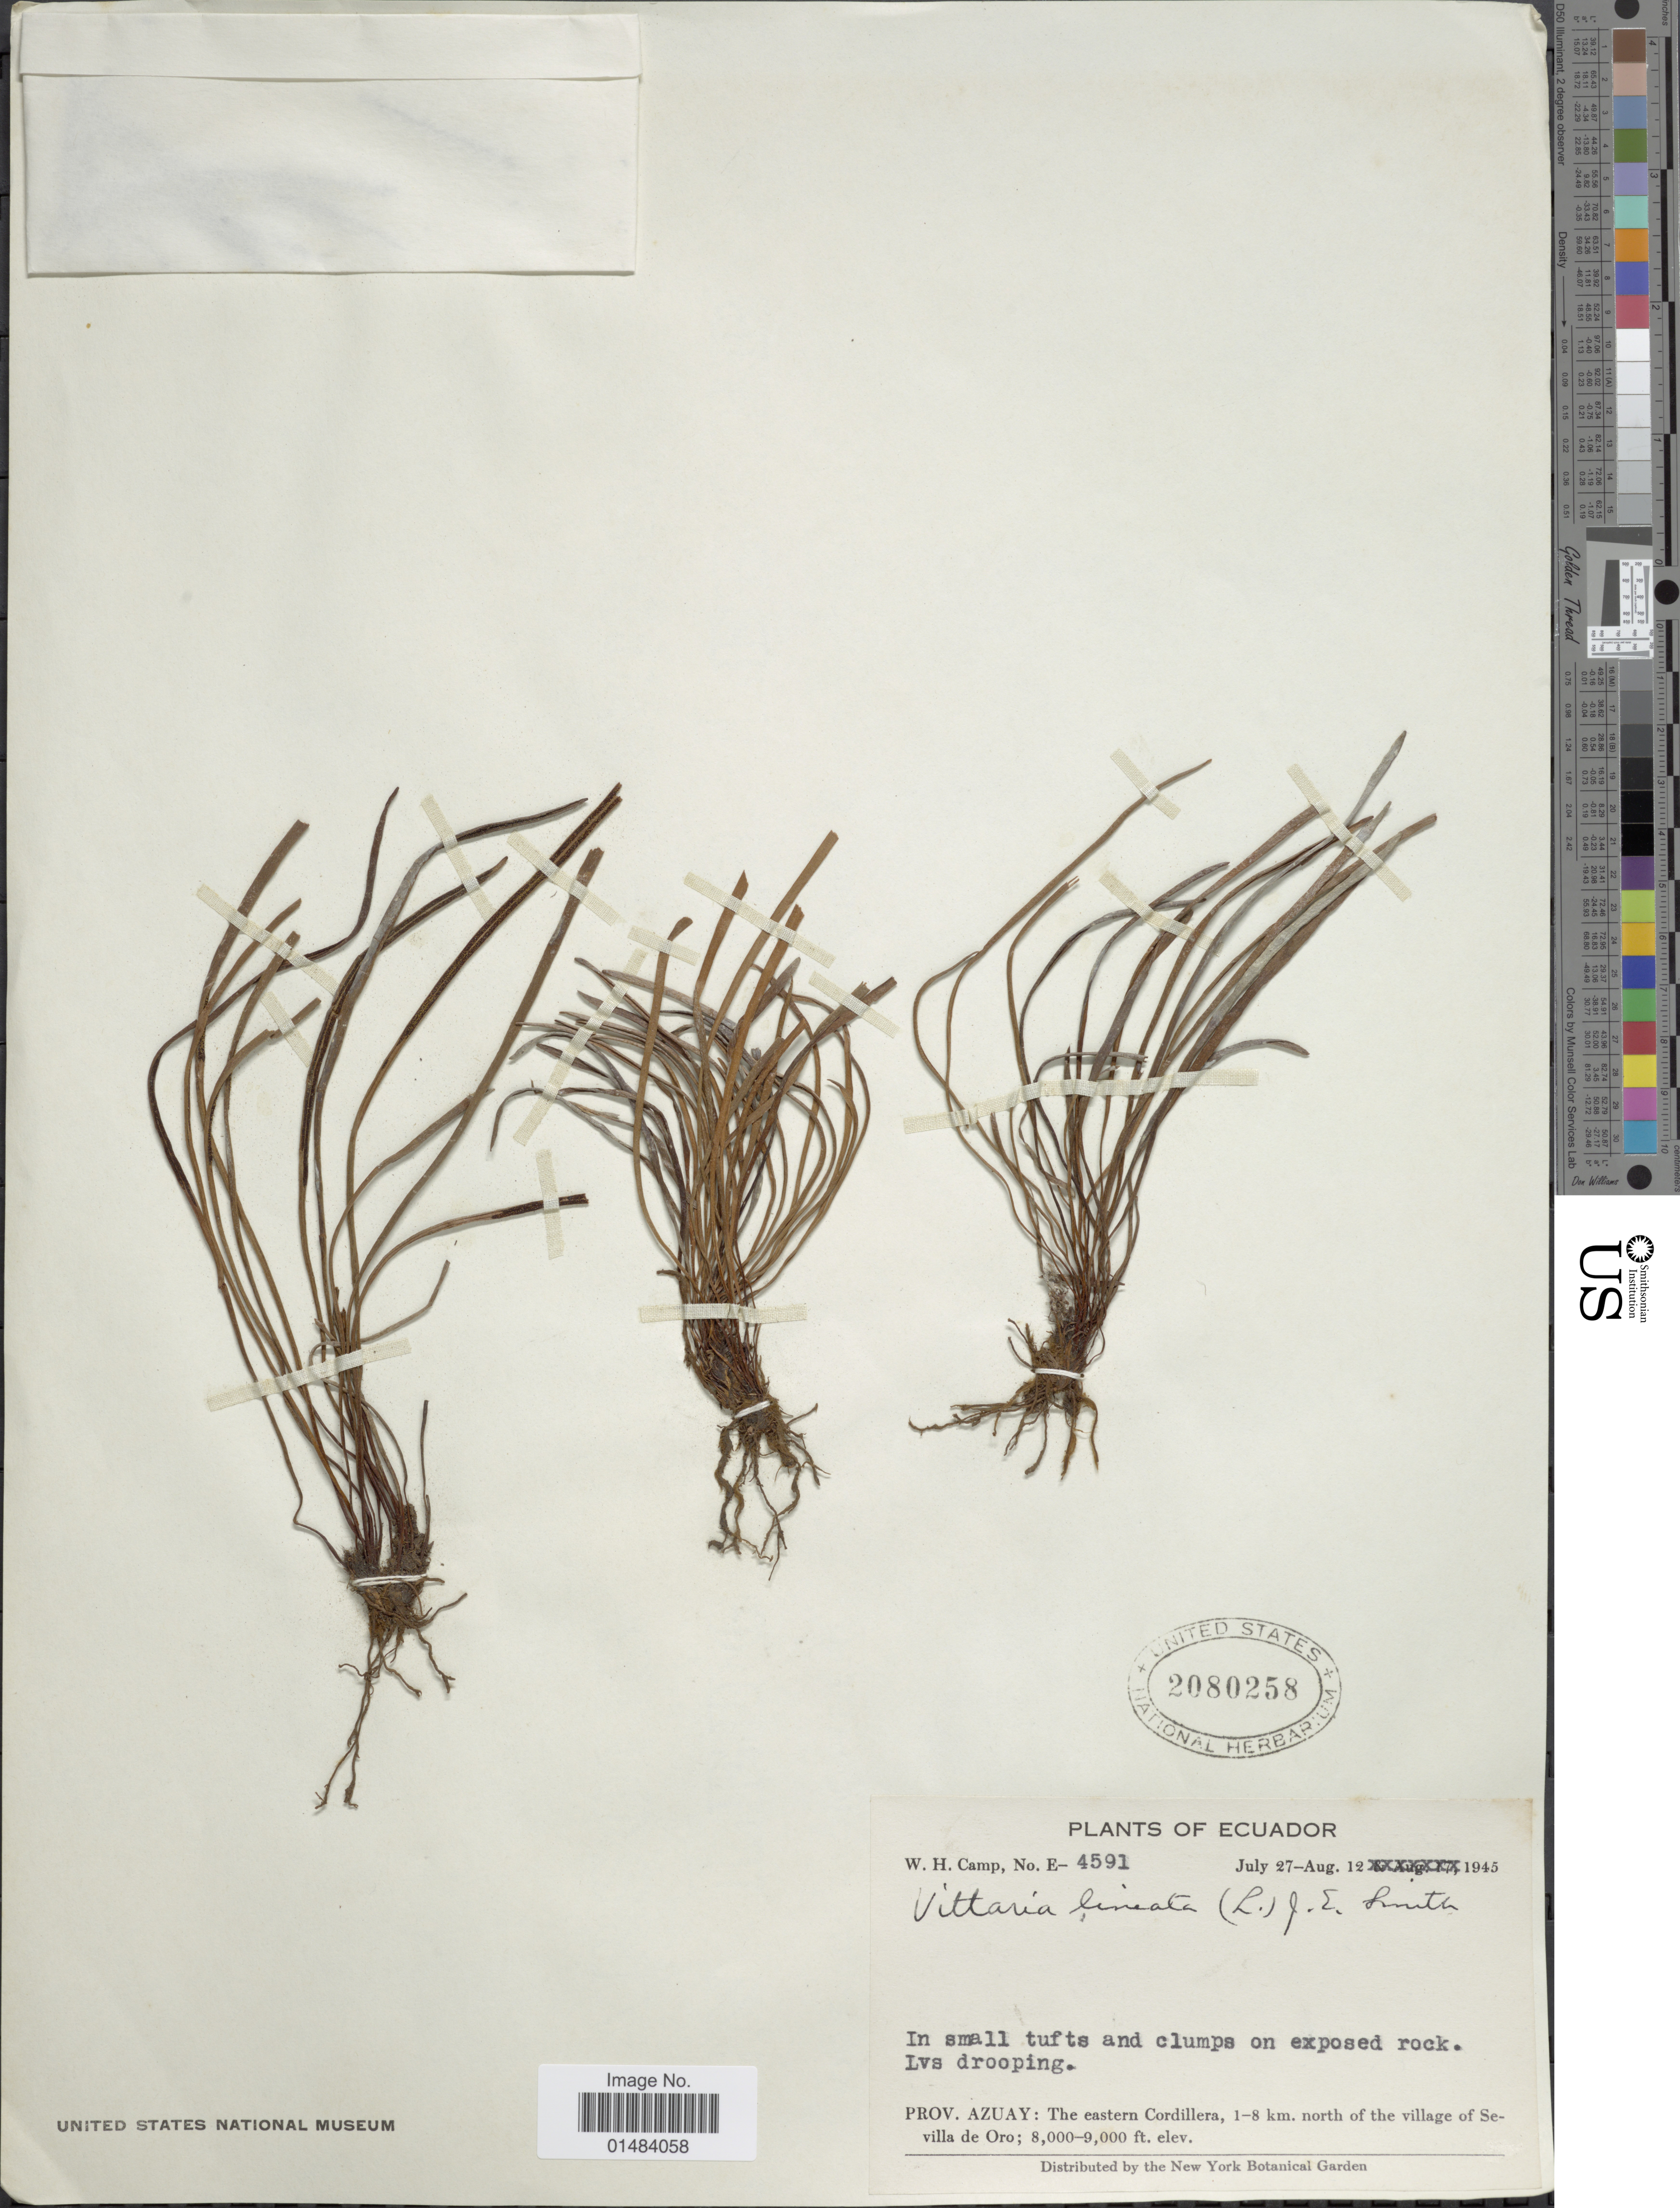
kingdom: Plantae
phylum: Tracheophyta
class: Polypodiopsida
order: Polypodiales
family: Pteridaceae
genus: Vittaria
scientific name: Vittaria lineata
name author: (L.) Sm.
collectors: W. H. Camp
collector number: E-4591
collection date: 1945-07-27/1945-08-12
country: Ecuador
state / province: Azuay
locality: Ecuador, The eastern Cordillera, 1-8 km. north of the village of Sevilla de Oro.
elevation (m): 2438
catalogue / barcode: US 2080258